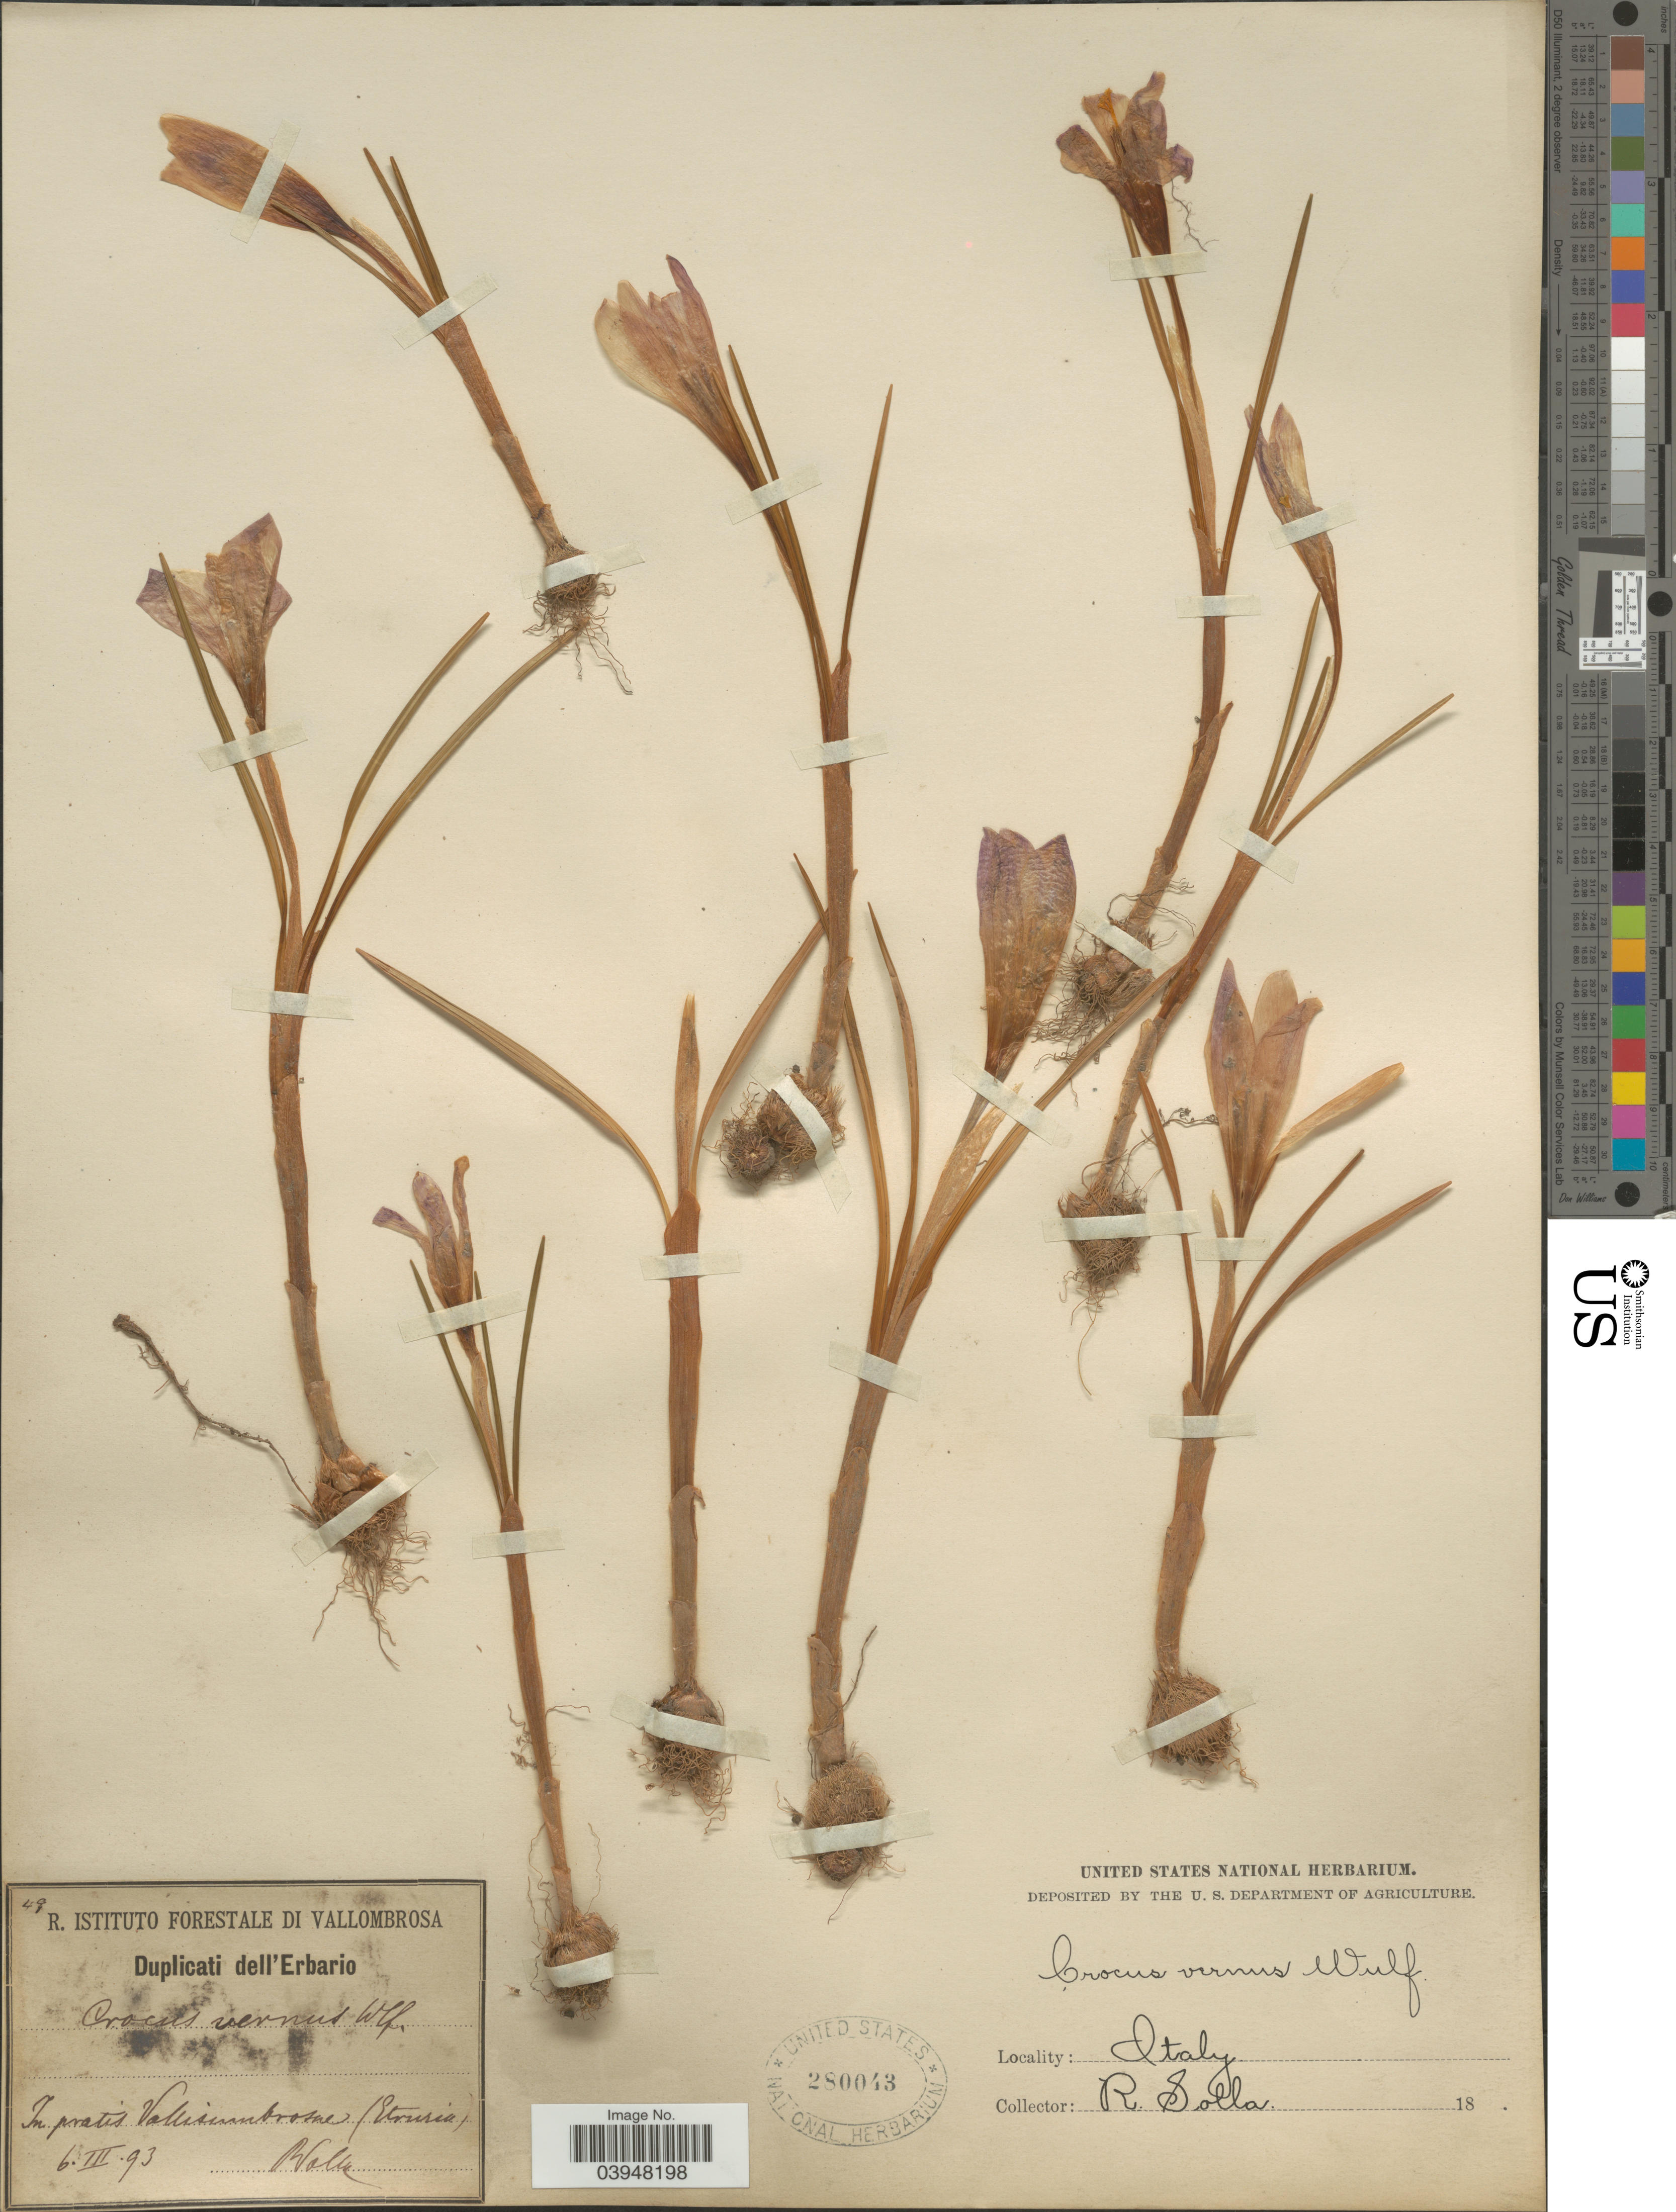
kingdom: Plantae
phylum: Tracheophyta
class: Liliopsida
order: Asparagales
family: Iridaceae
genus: Crocus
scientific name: Crocus vernus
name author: Hill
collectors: R. Solla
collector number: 49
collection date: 1893-03-06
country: Italy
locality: In pratis Vallisumbrosae (Etruria).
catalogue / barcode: US 280043